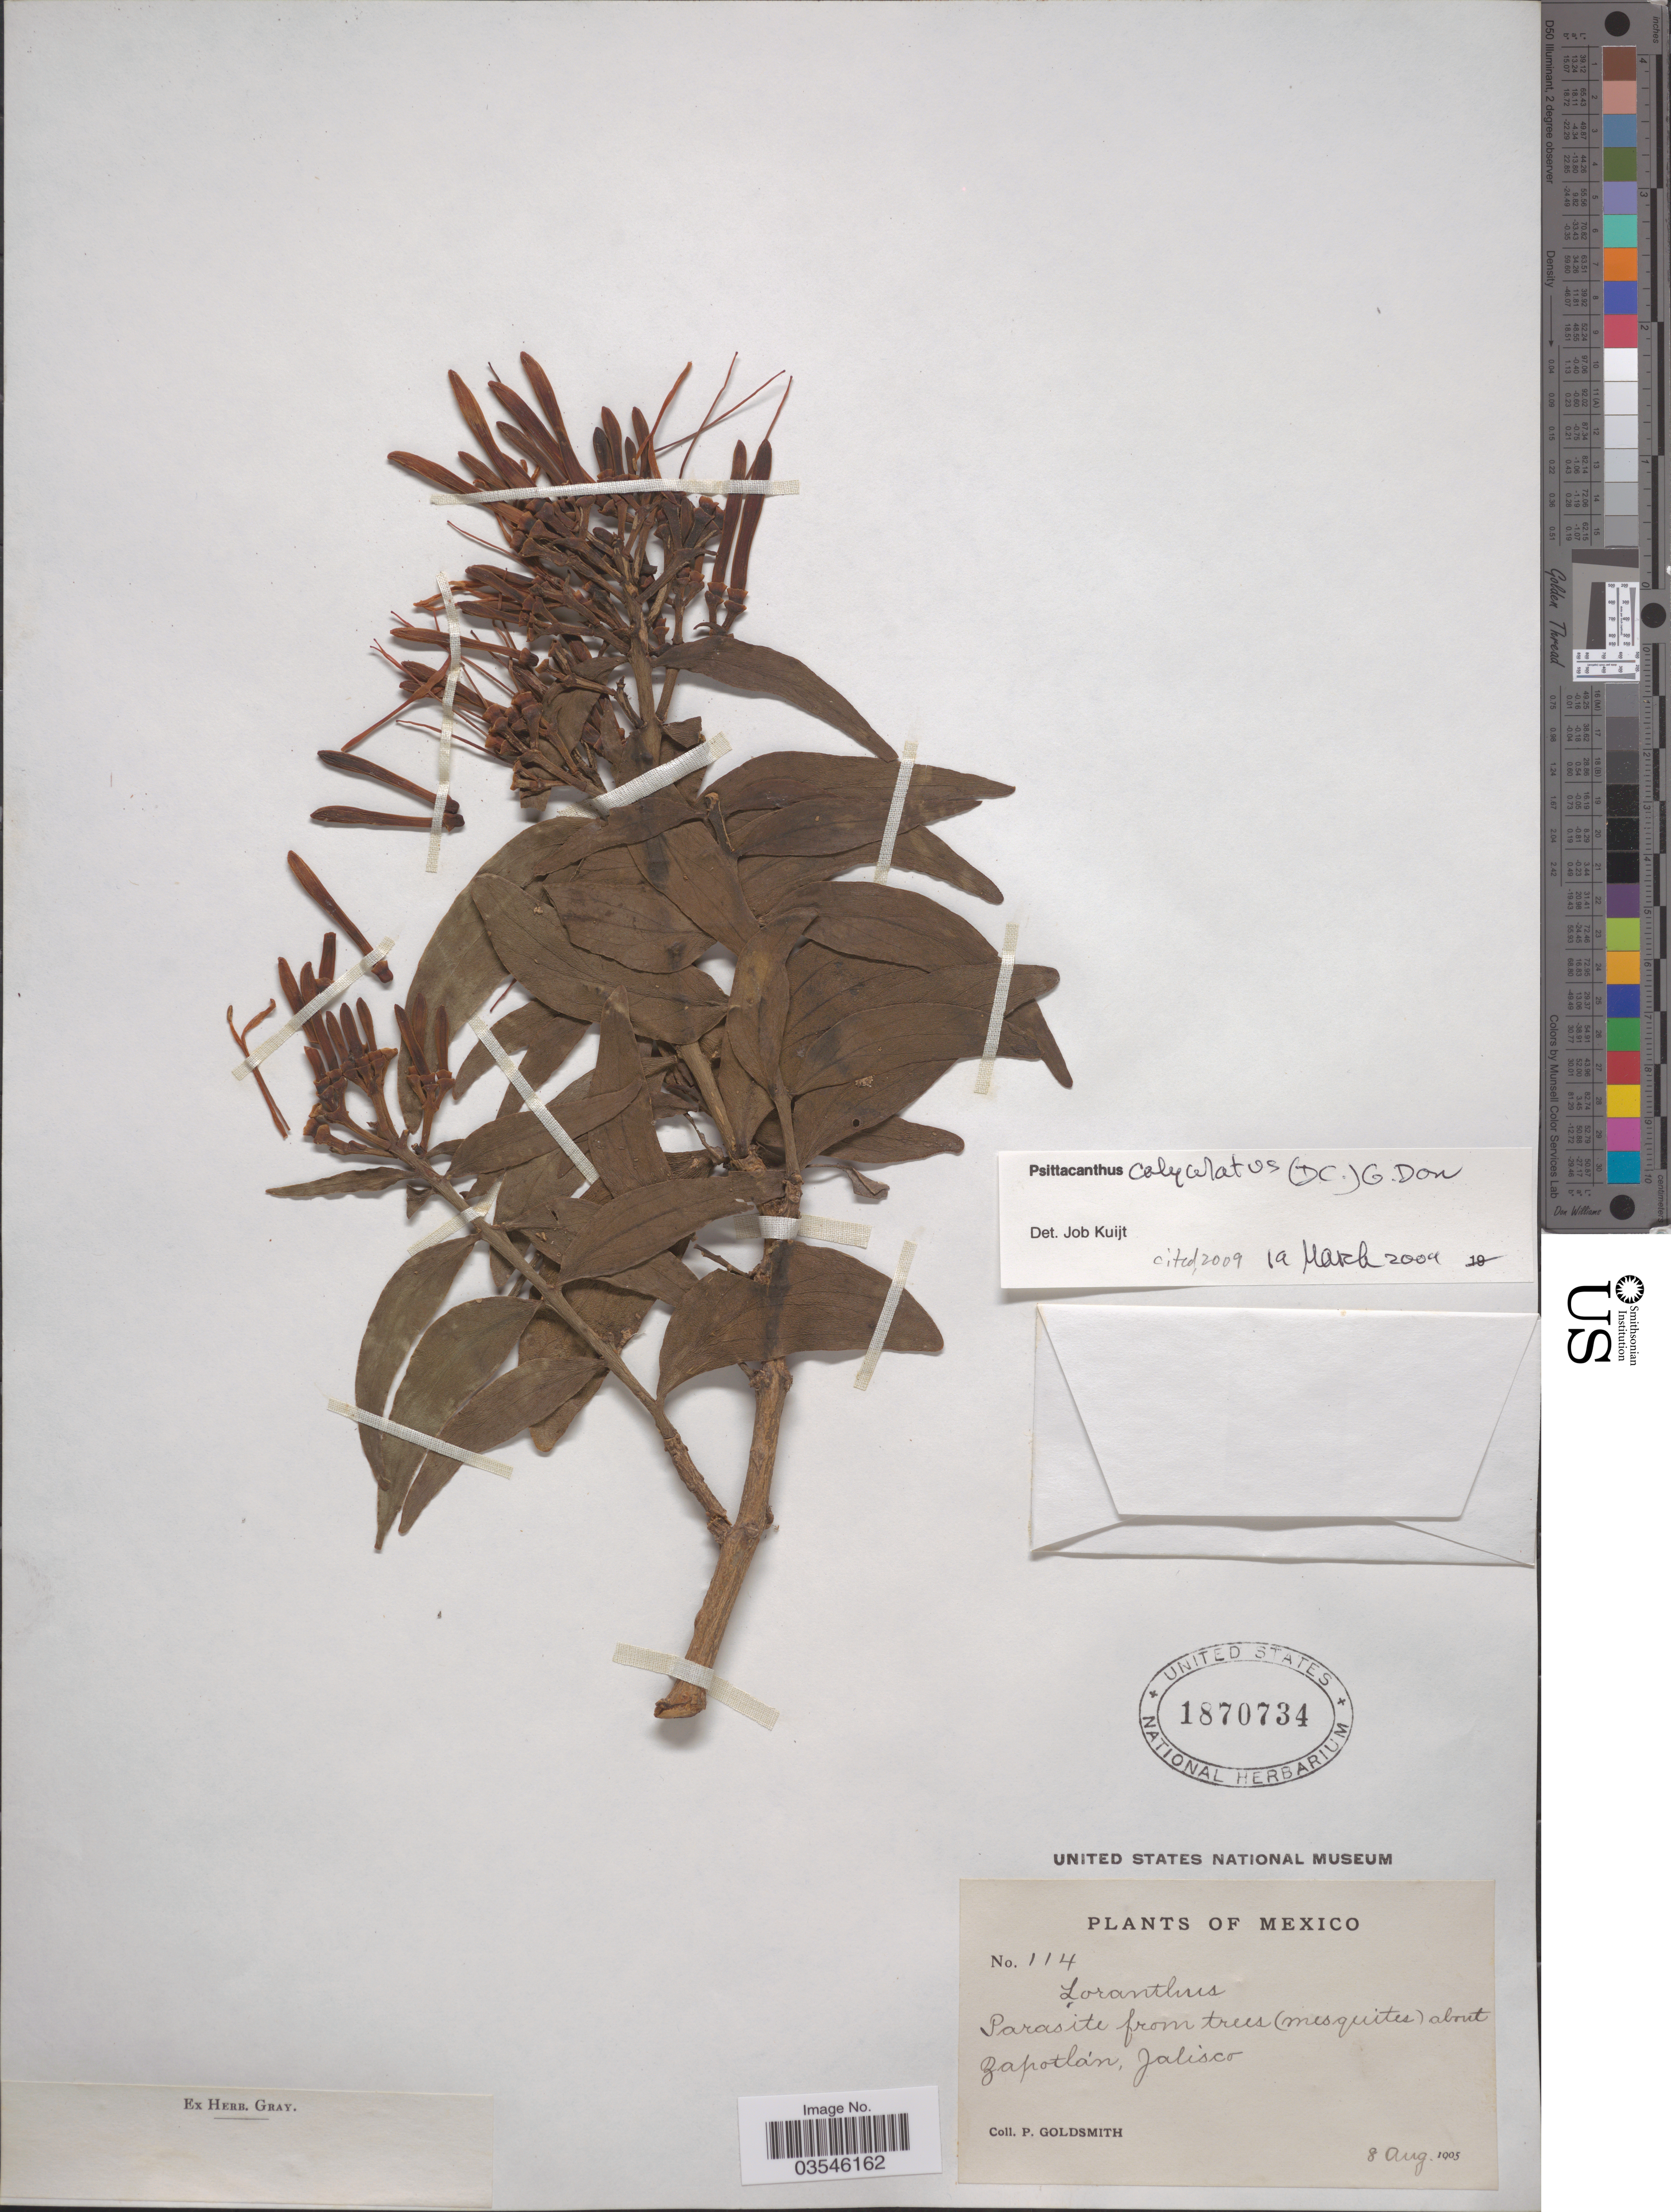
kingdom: Plantae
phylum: Tracheophyta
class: Magnoliopsida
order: Santalales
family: Loranthaceae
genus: Psittacanthus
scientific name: Psittacanthus calyculatus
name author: (DC.) G. Don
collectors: P. Goldsmith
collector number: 114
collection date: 1905-08-08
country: Mexico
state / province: Jalisco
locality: About Zapotlán.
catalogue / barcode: US 1870734